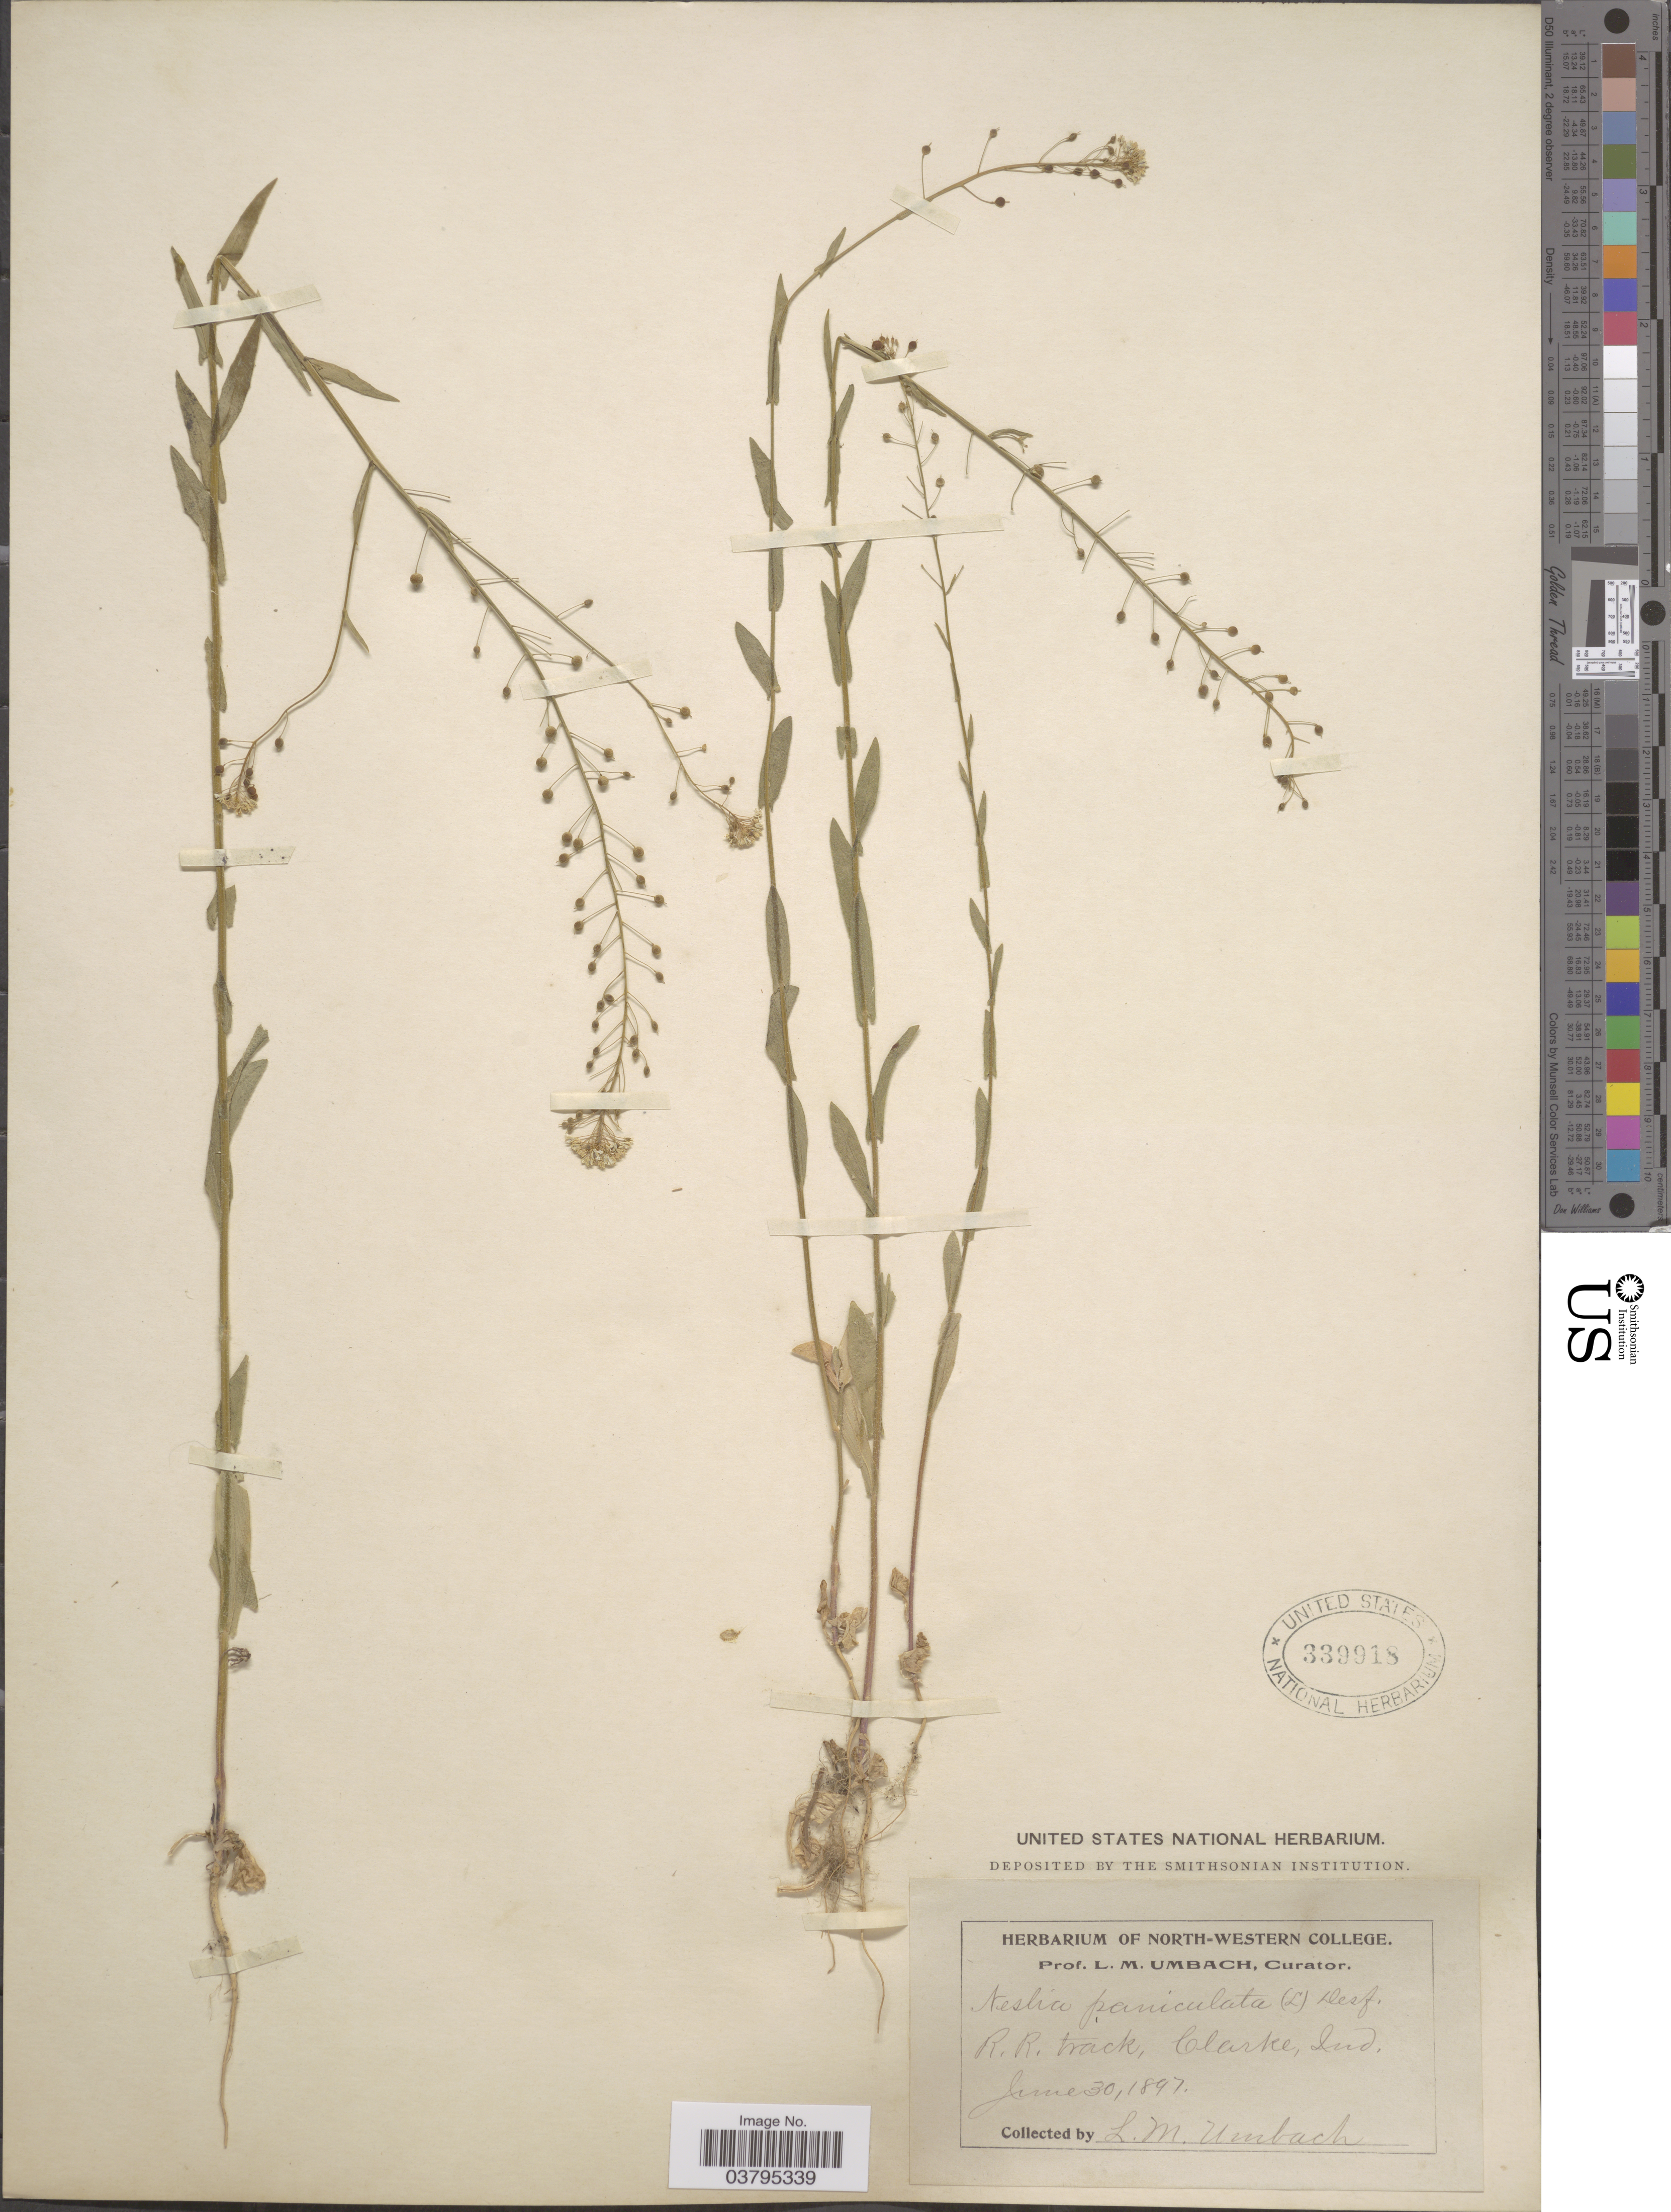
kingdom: Plantae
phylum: Tracheophyta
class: Magnoliopsida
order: Brassicales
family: Brassicaceae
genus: Neslia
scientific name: Neslia paniculata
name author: (L.) Desv.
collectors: L. M. Umbach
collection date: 1897-06-30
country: United States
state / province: Indiana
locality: R. R. track, Clarke.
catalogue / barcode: US 339918